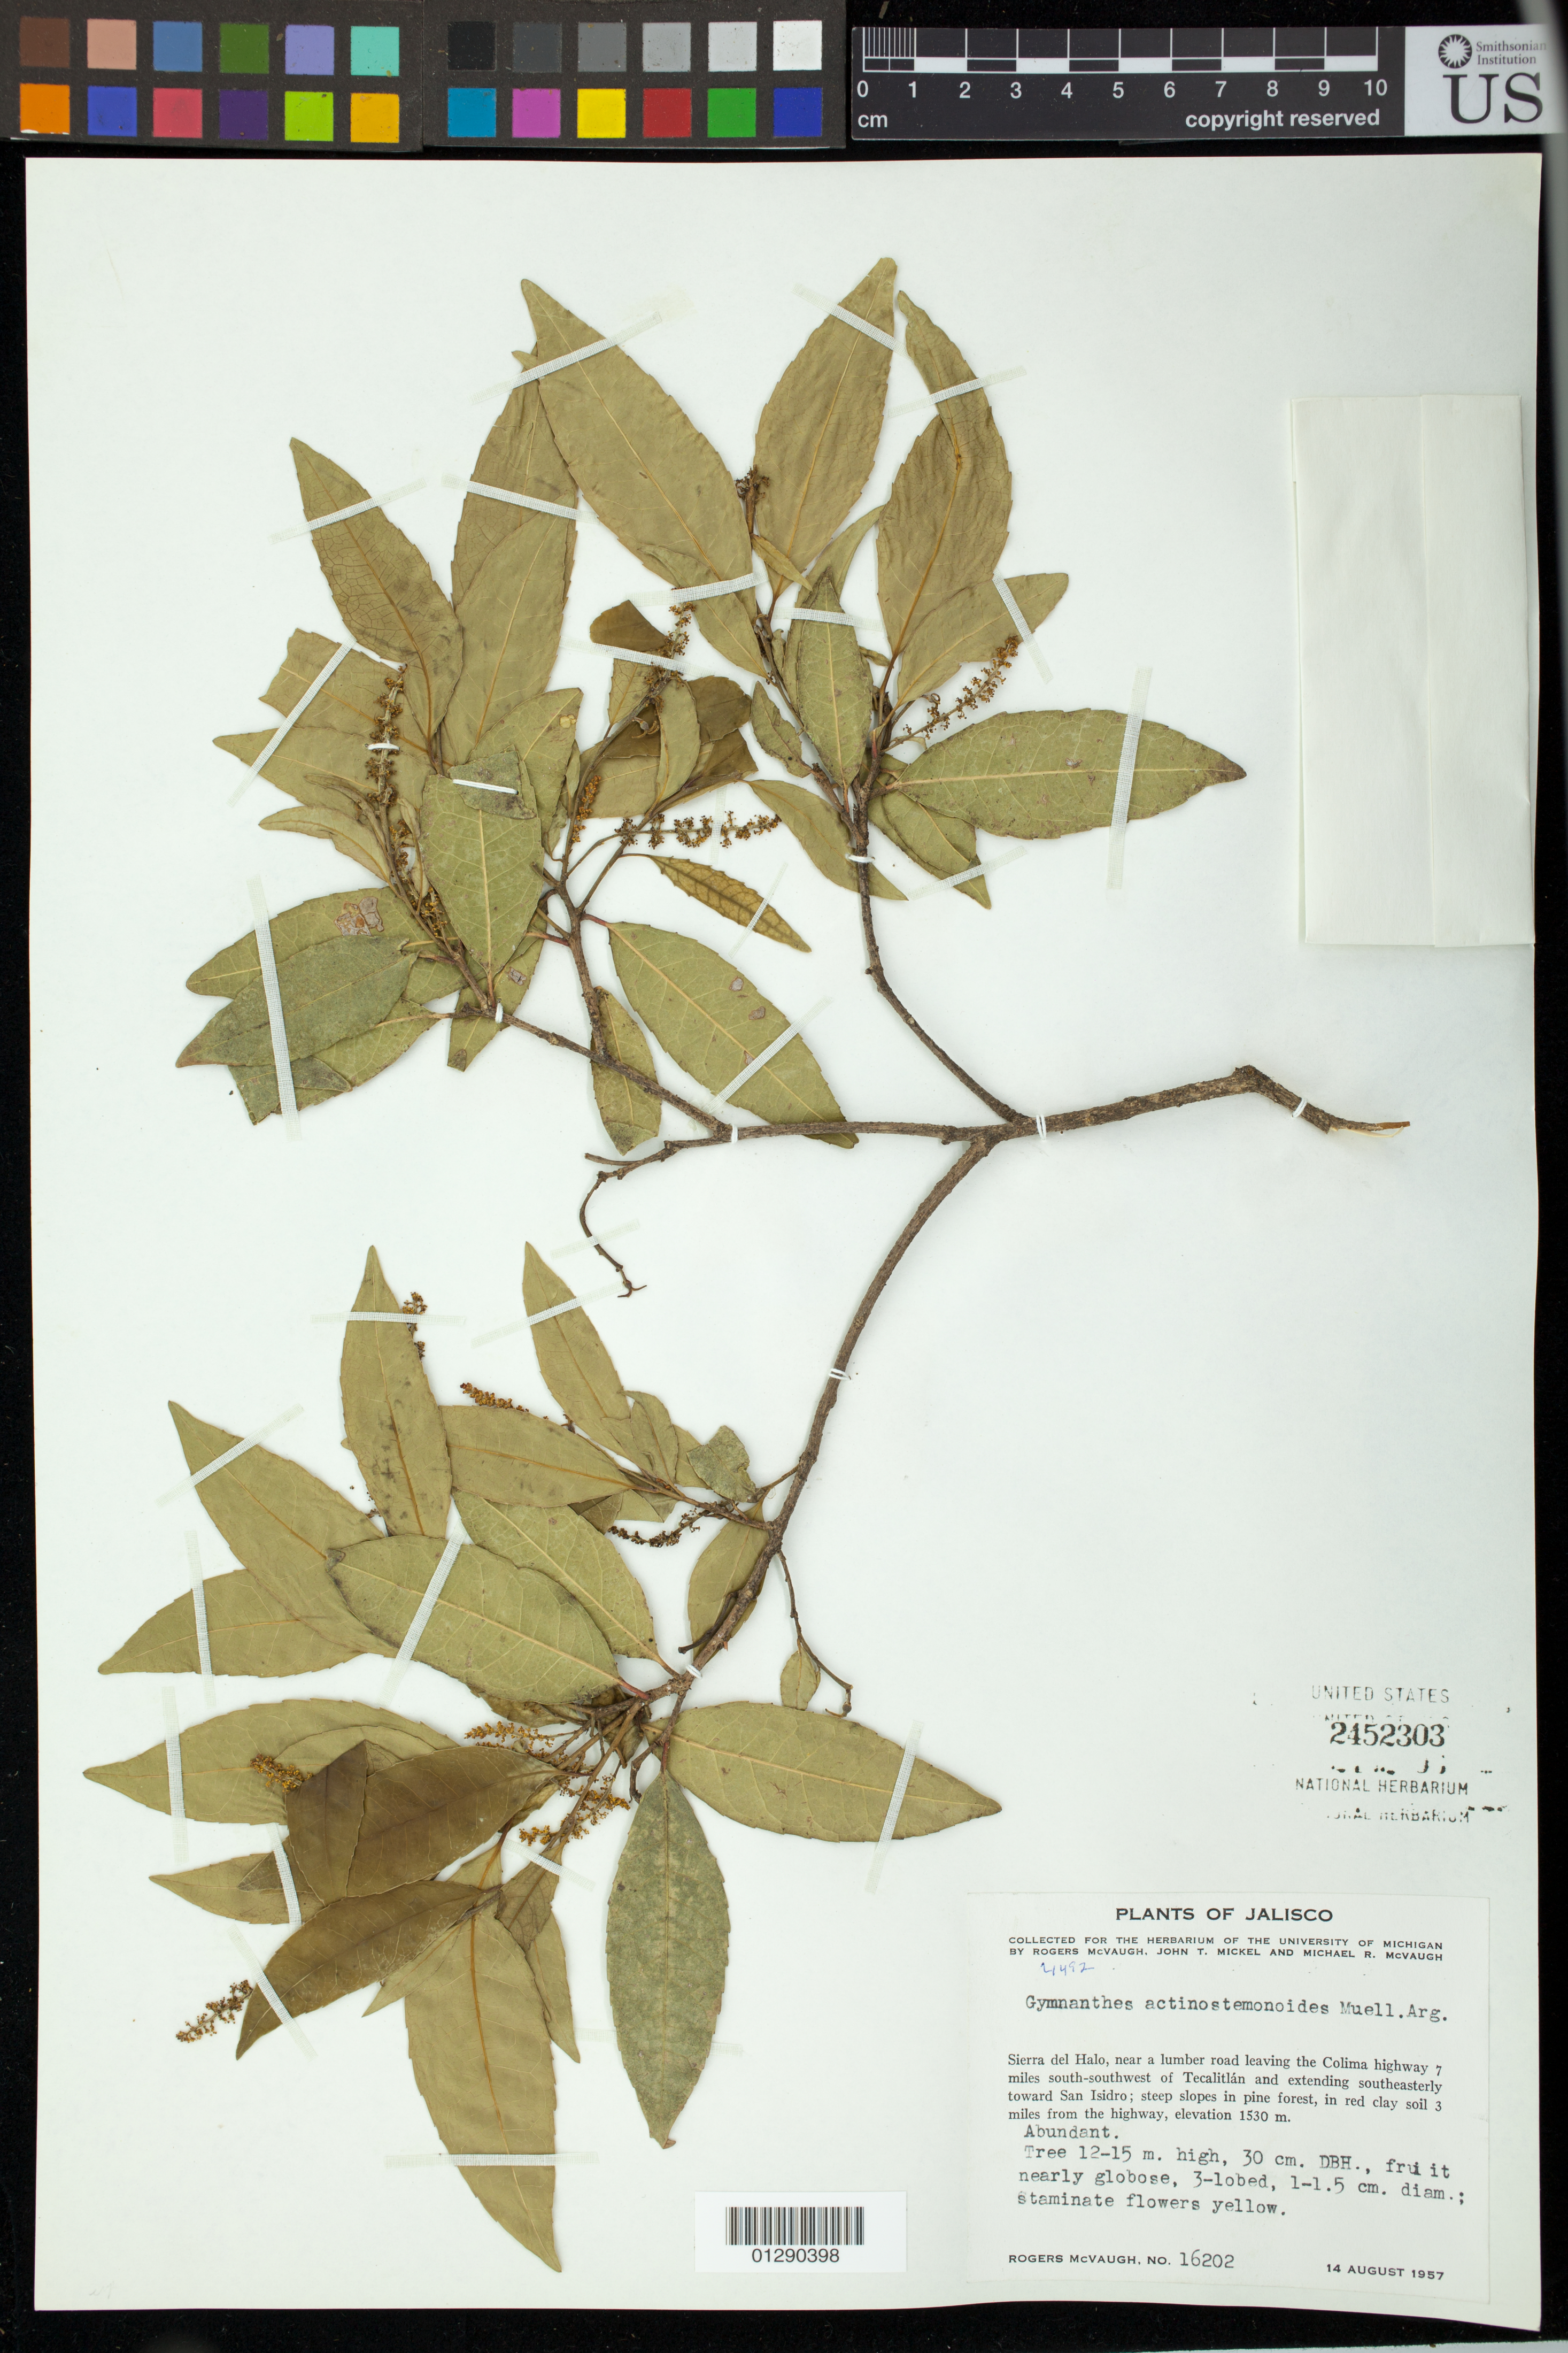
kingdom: Plantae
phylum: Tracheophyta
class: Magnoliopsida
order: Malpighiales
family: Euphorbiaceae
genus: Gymnanthes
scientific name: Gymnanthes lucida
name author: Sw.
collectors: R. McVaugh, J. T. Mickel & M. R. McVaugh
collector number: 16202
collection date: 1957-08-14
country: Mexico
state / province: Jalisco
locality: Sierra del Halo, near a lumber road leaving the Colima highway 7 miles south-southwest of Tecalitlan and extending southeasterly toward San Isidro; steep slopes in pine forest, in red clay soil 3 miles from the highway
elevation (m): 1530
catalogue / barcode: US 2452303